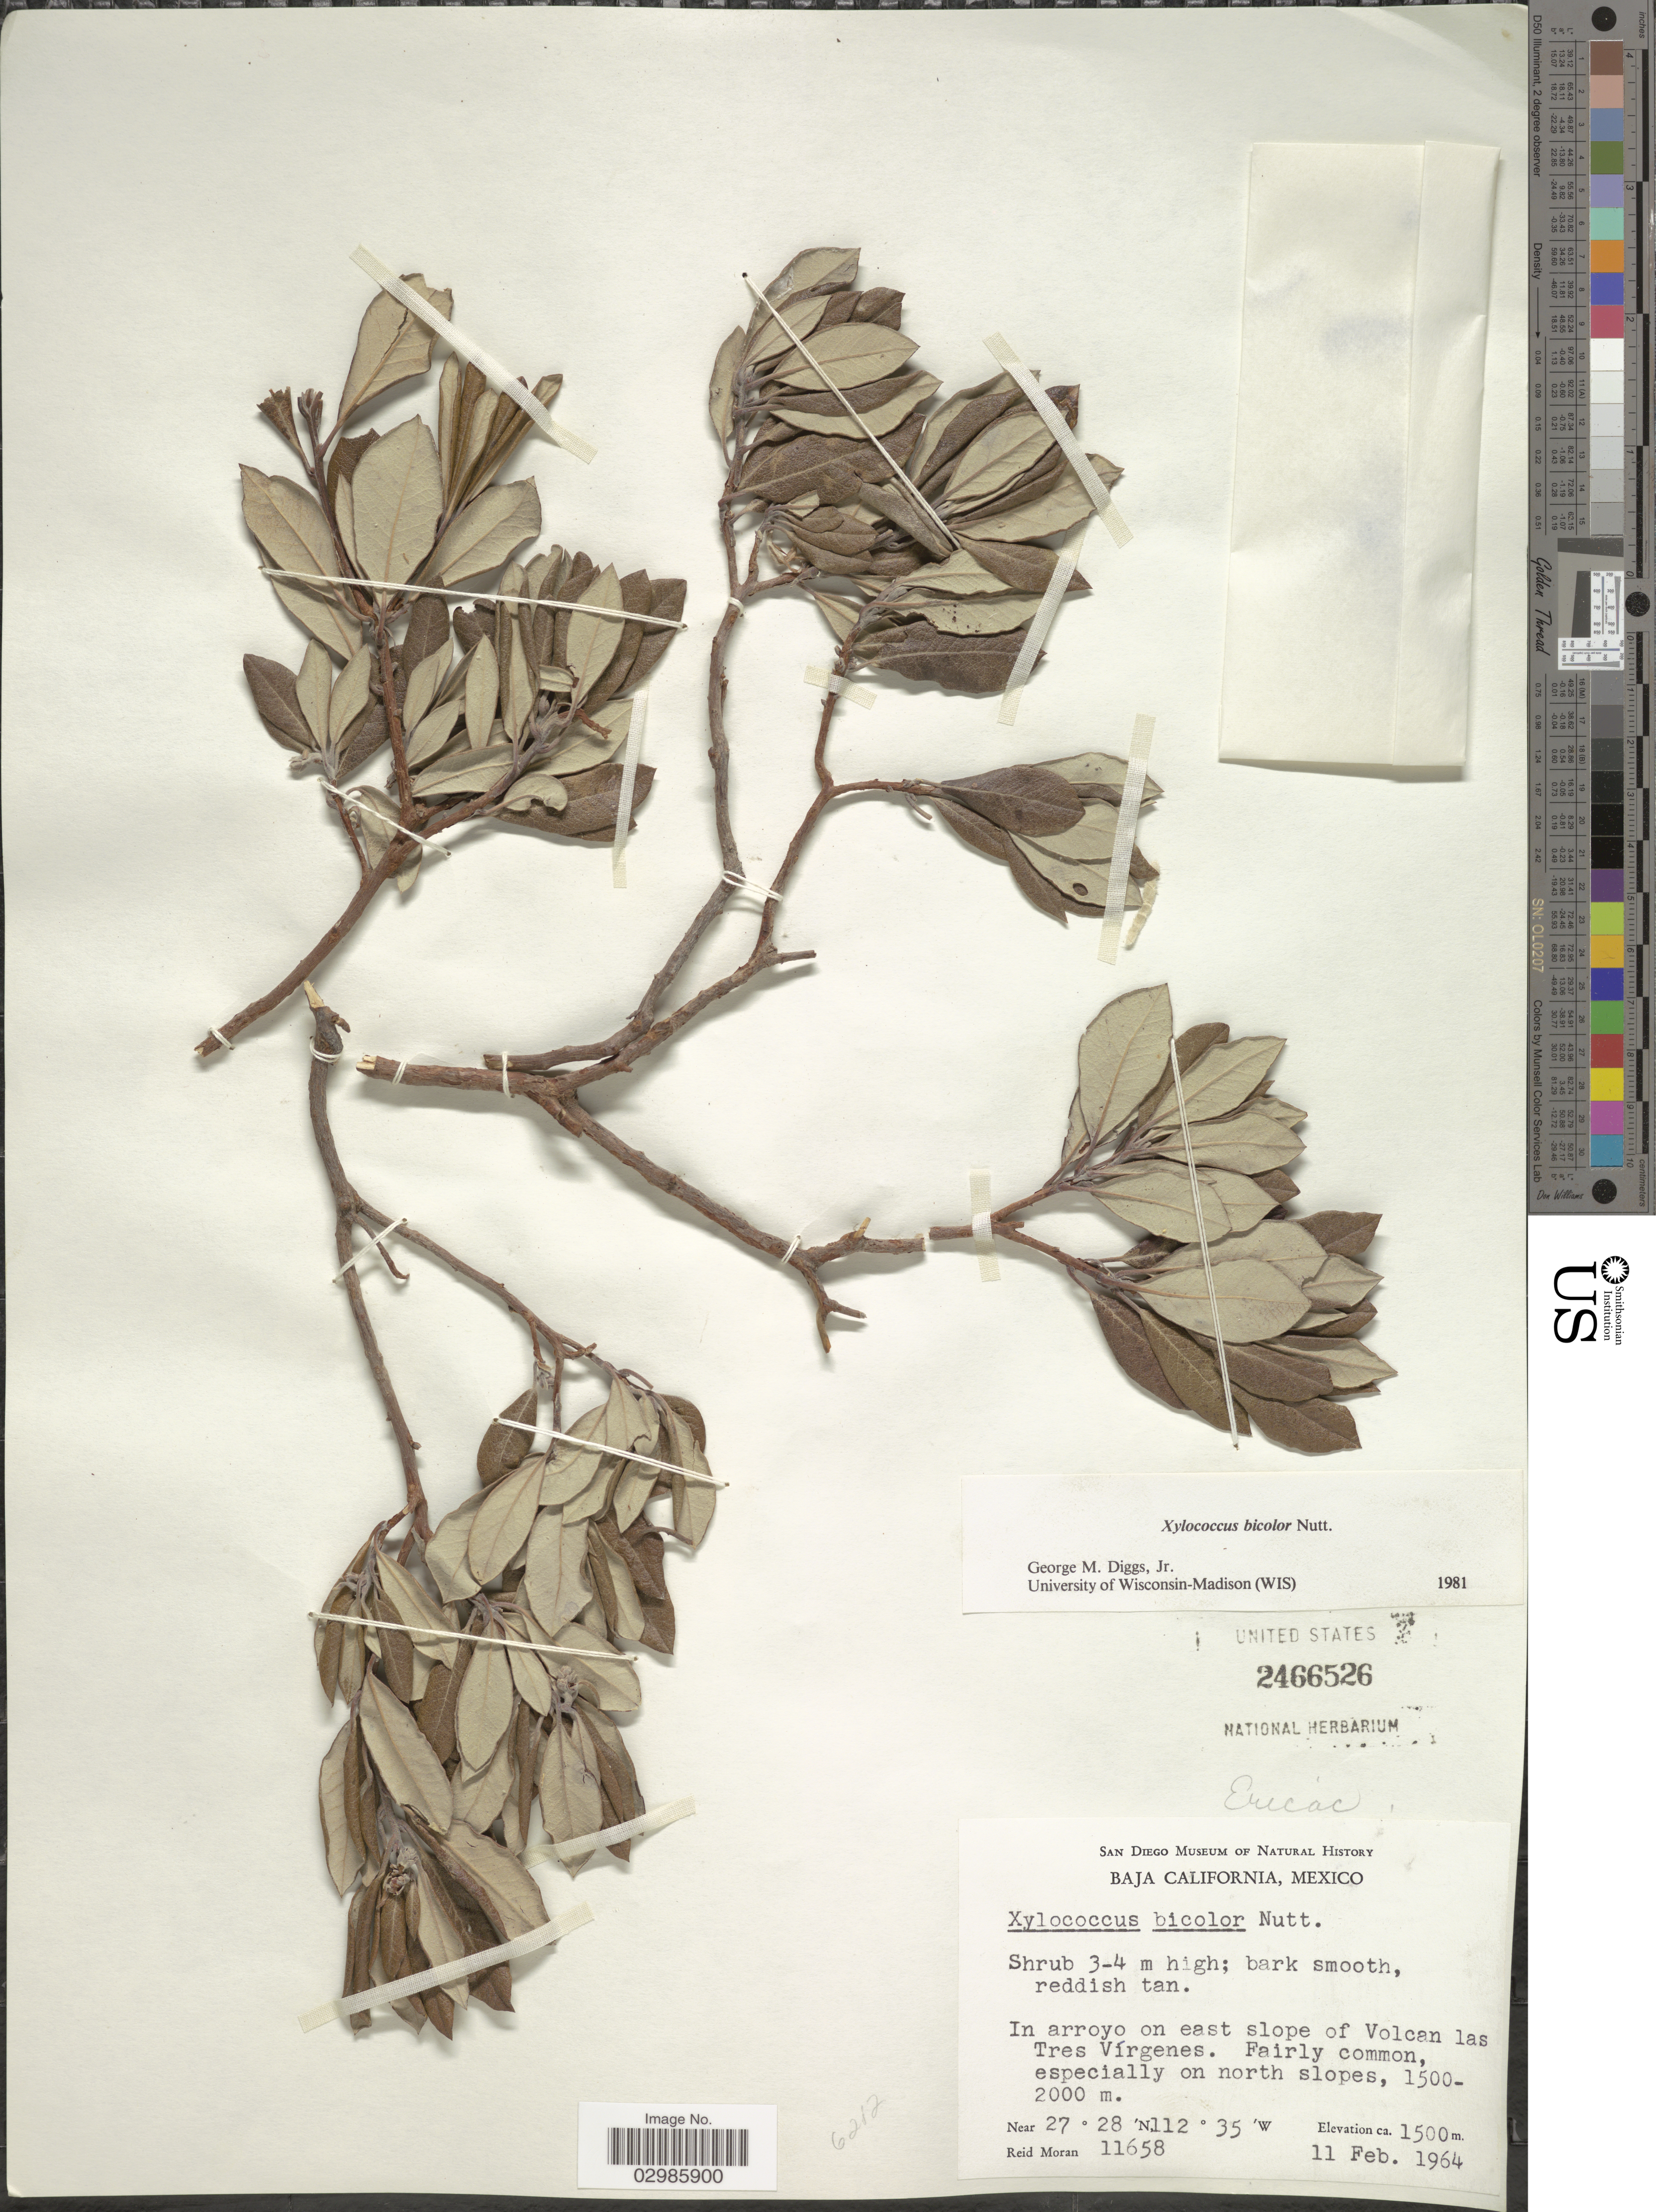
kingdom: Plantae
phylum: Tracheophyta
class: Magnoliopsida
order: Ericales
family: Ericaceae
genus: Xylococcus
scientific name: Xylococcus bicolor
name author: Nutt.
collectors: R. V. Moran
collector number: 11658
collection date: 1964-02-11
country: Mexico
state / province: Baja California Sur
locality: In arroyo on east slope of Volcan las Tres Vírgenes.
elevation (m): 1500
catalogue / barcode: US 2466526